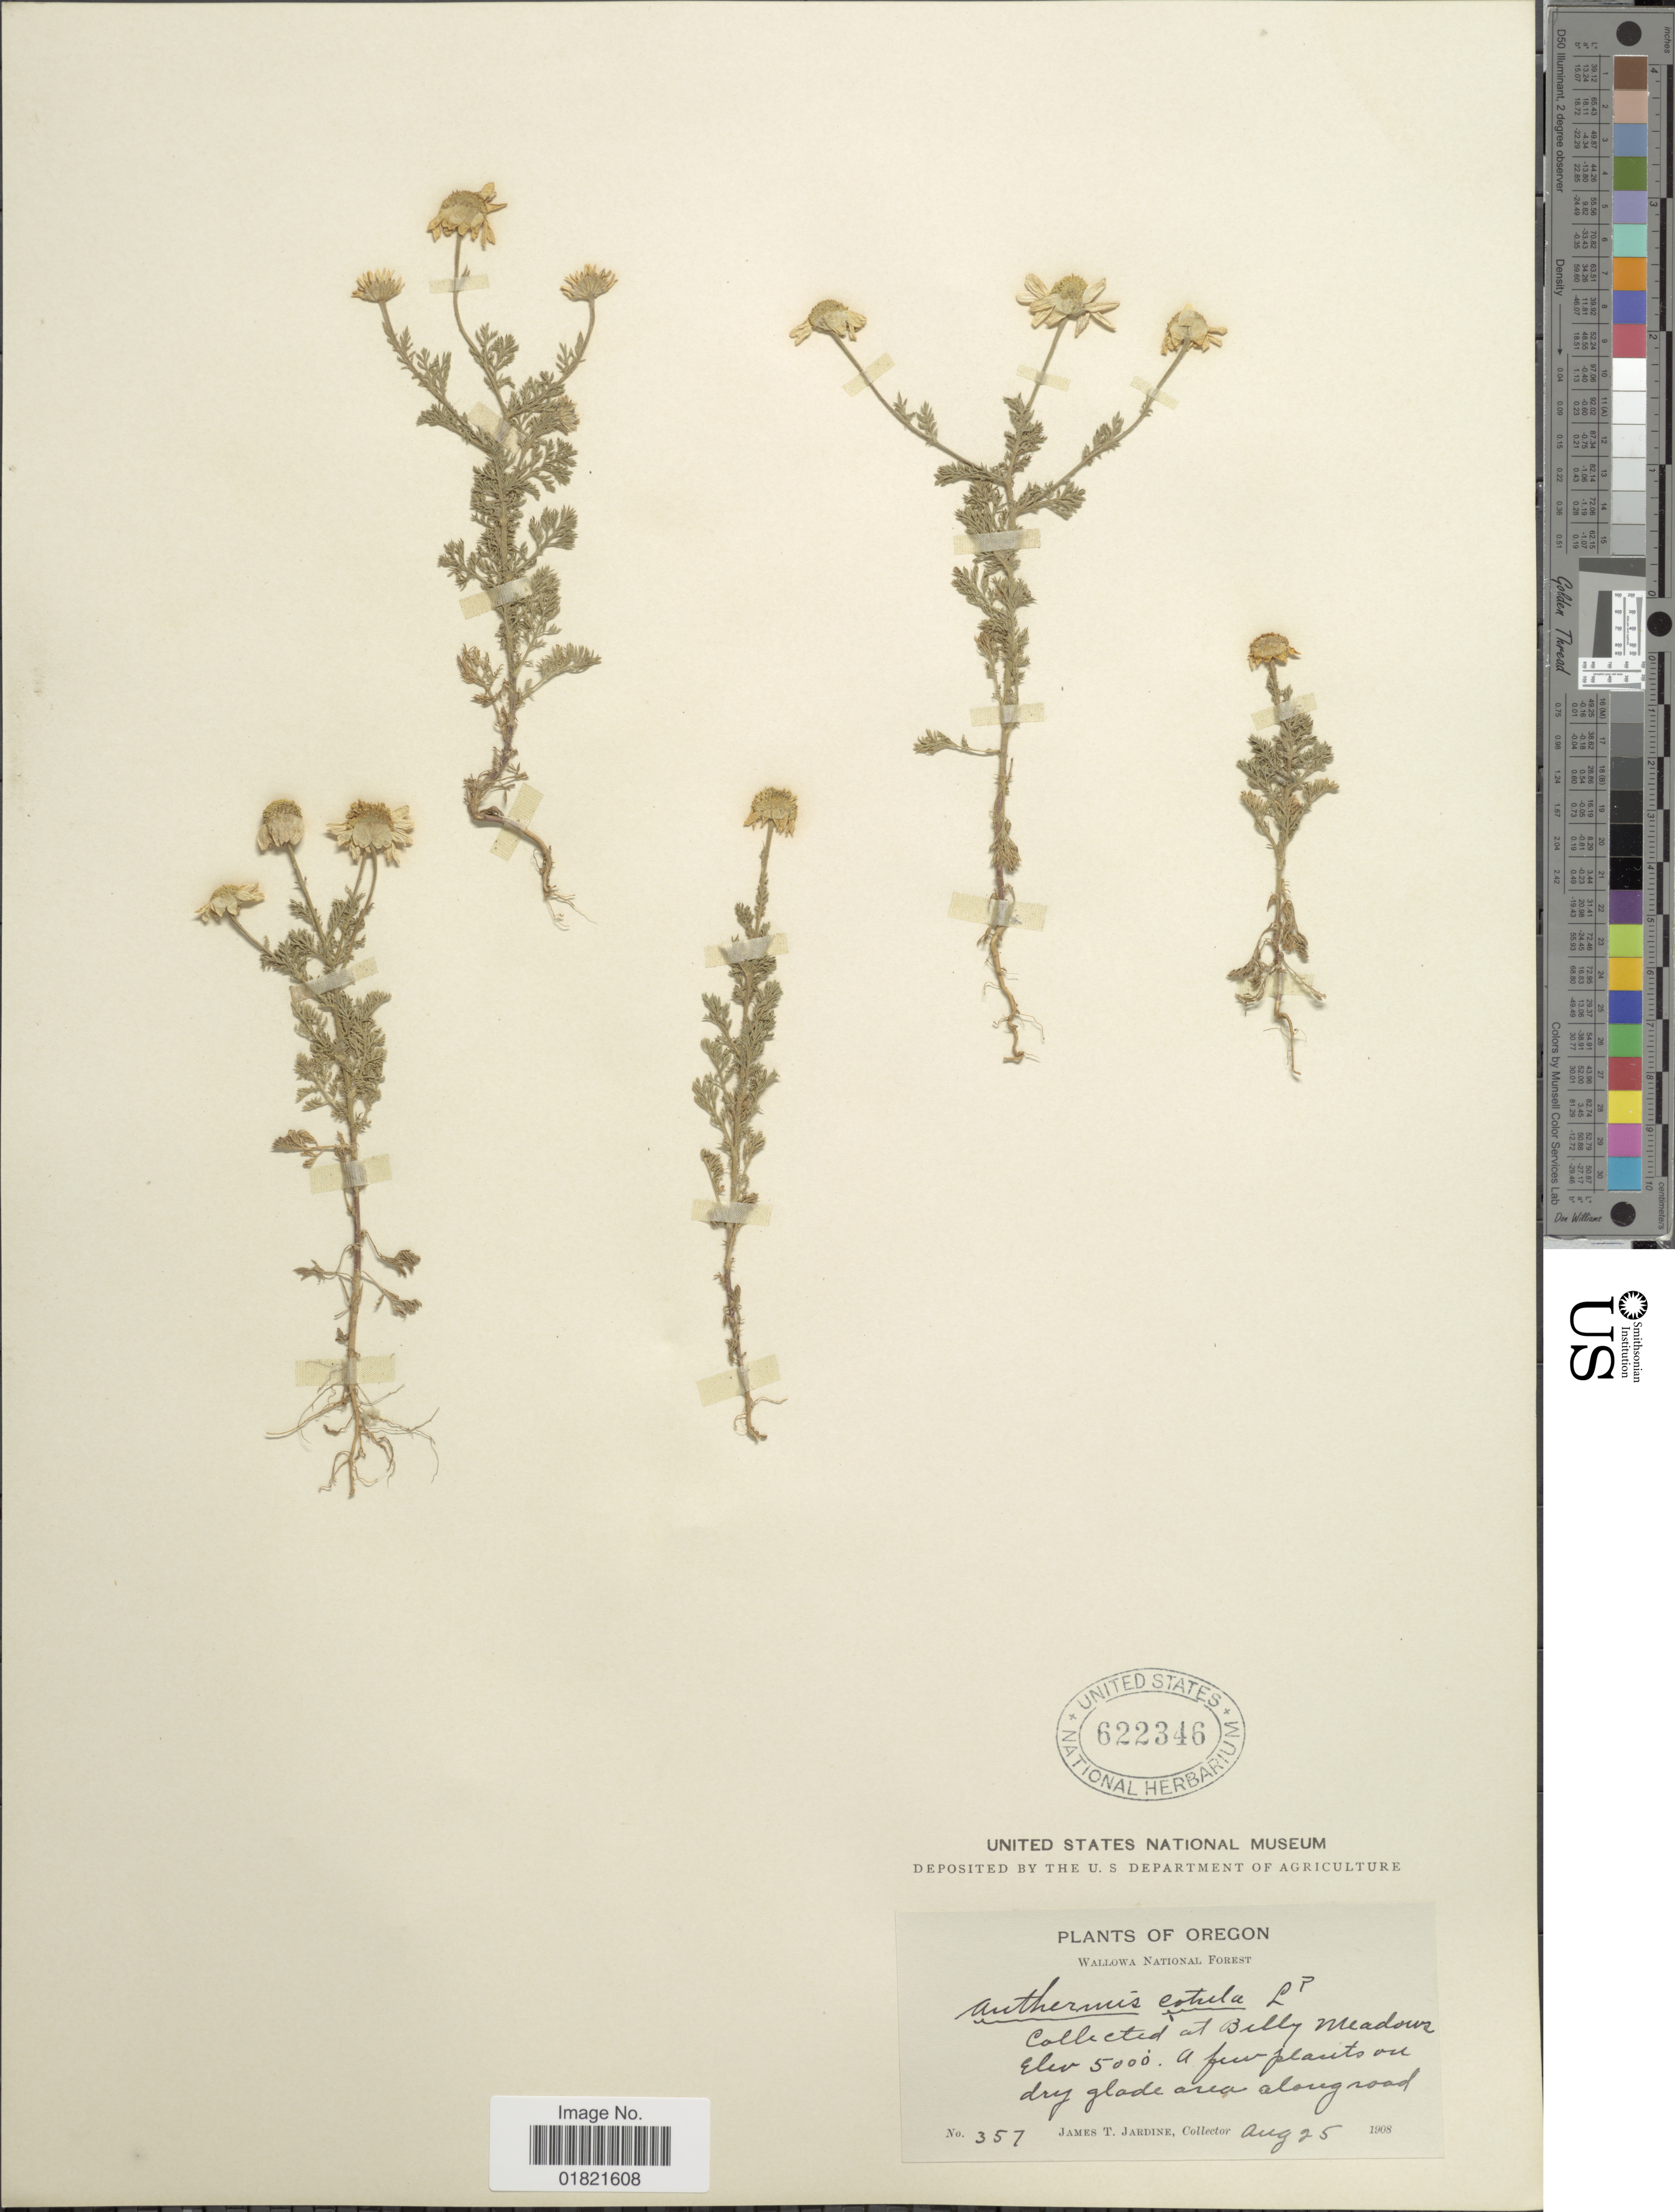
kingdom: Plantae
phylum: Tracheophyta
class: Magnoliopsida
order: Asterales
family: Asteraceae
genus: Anthemis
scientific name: Anthemis cotula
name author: L.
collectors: J. T. Jardine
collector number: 357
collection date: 1908-08-25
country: United States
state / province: Oregon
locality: Wallowa National Forest, Billy Meadows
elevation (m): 1524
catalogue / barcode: US 622346